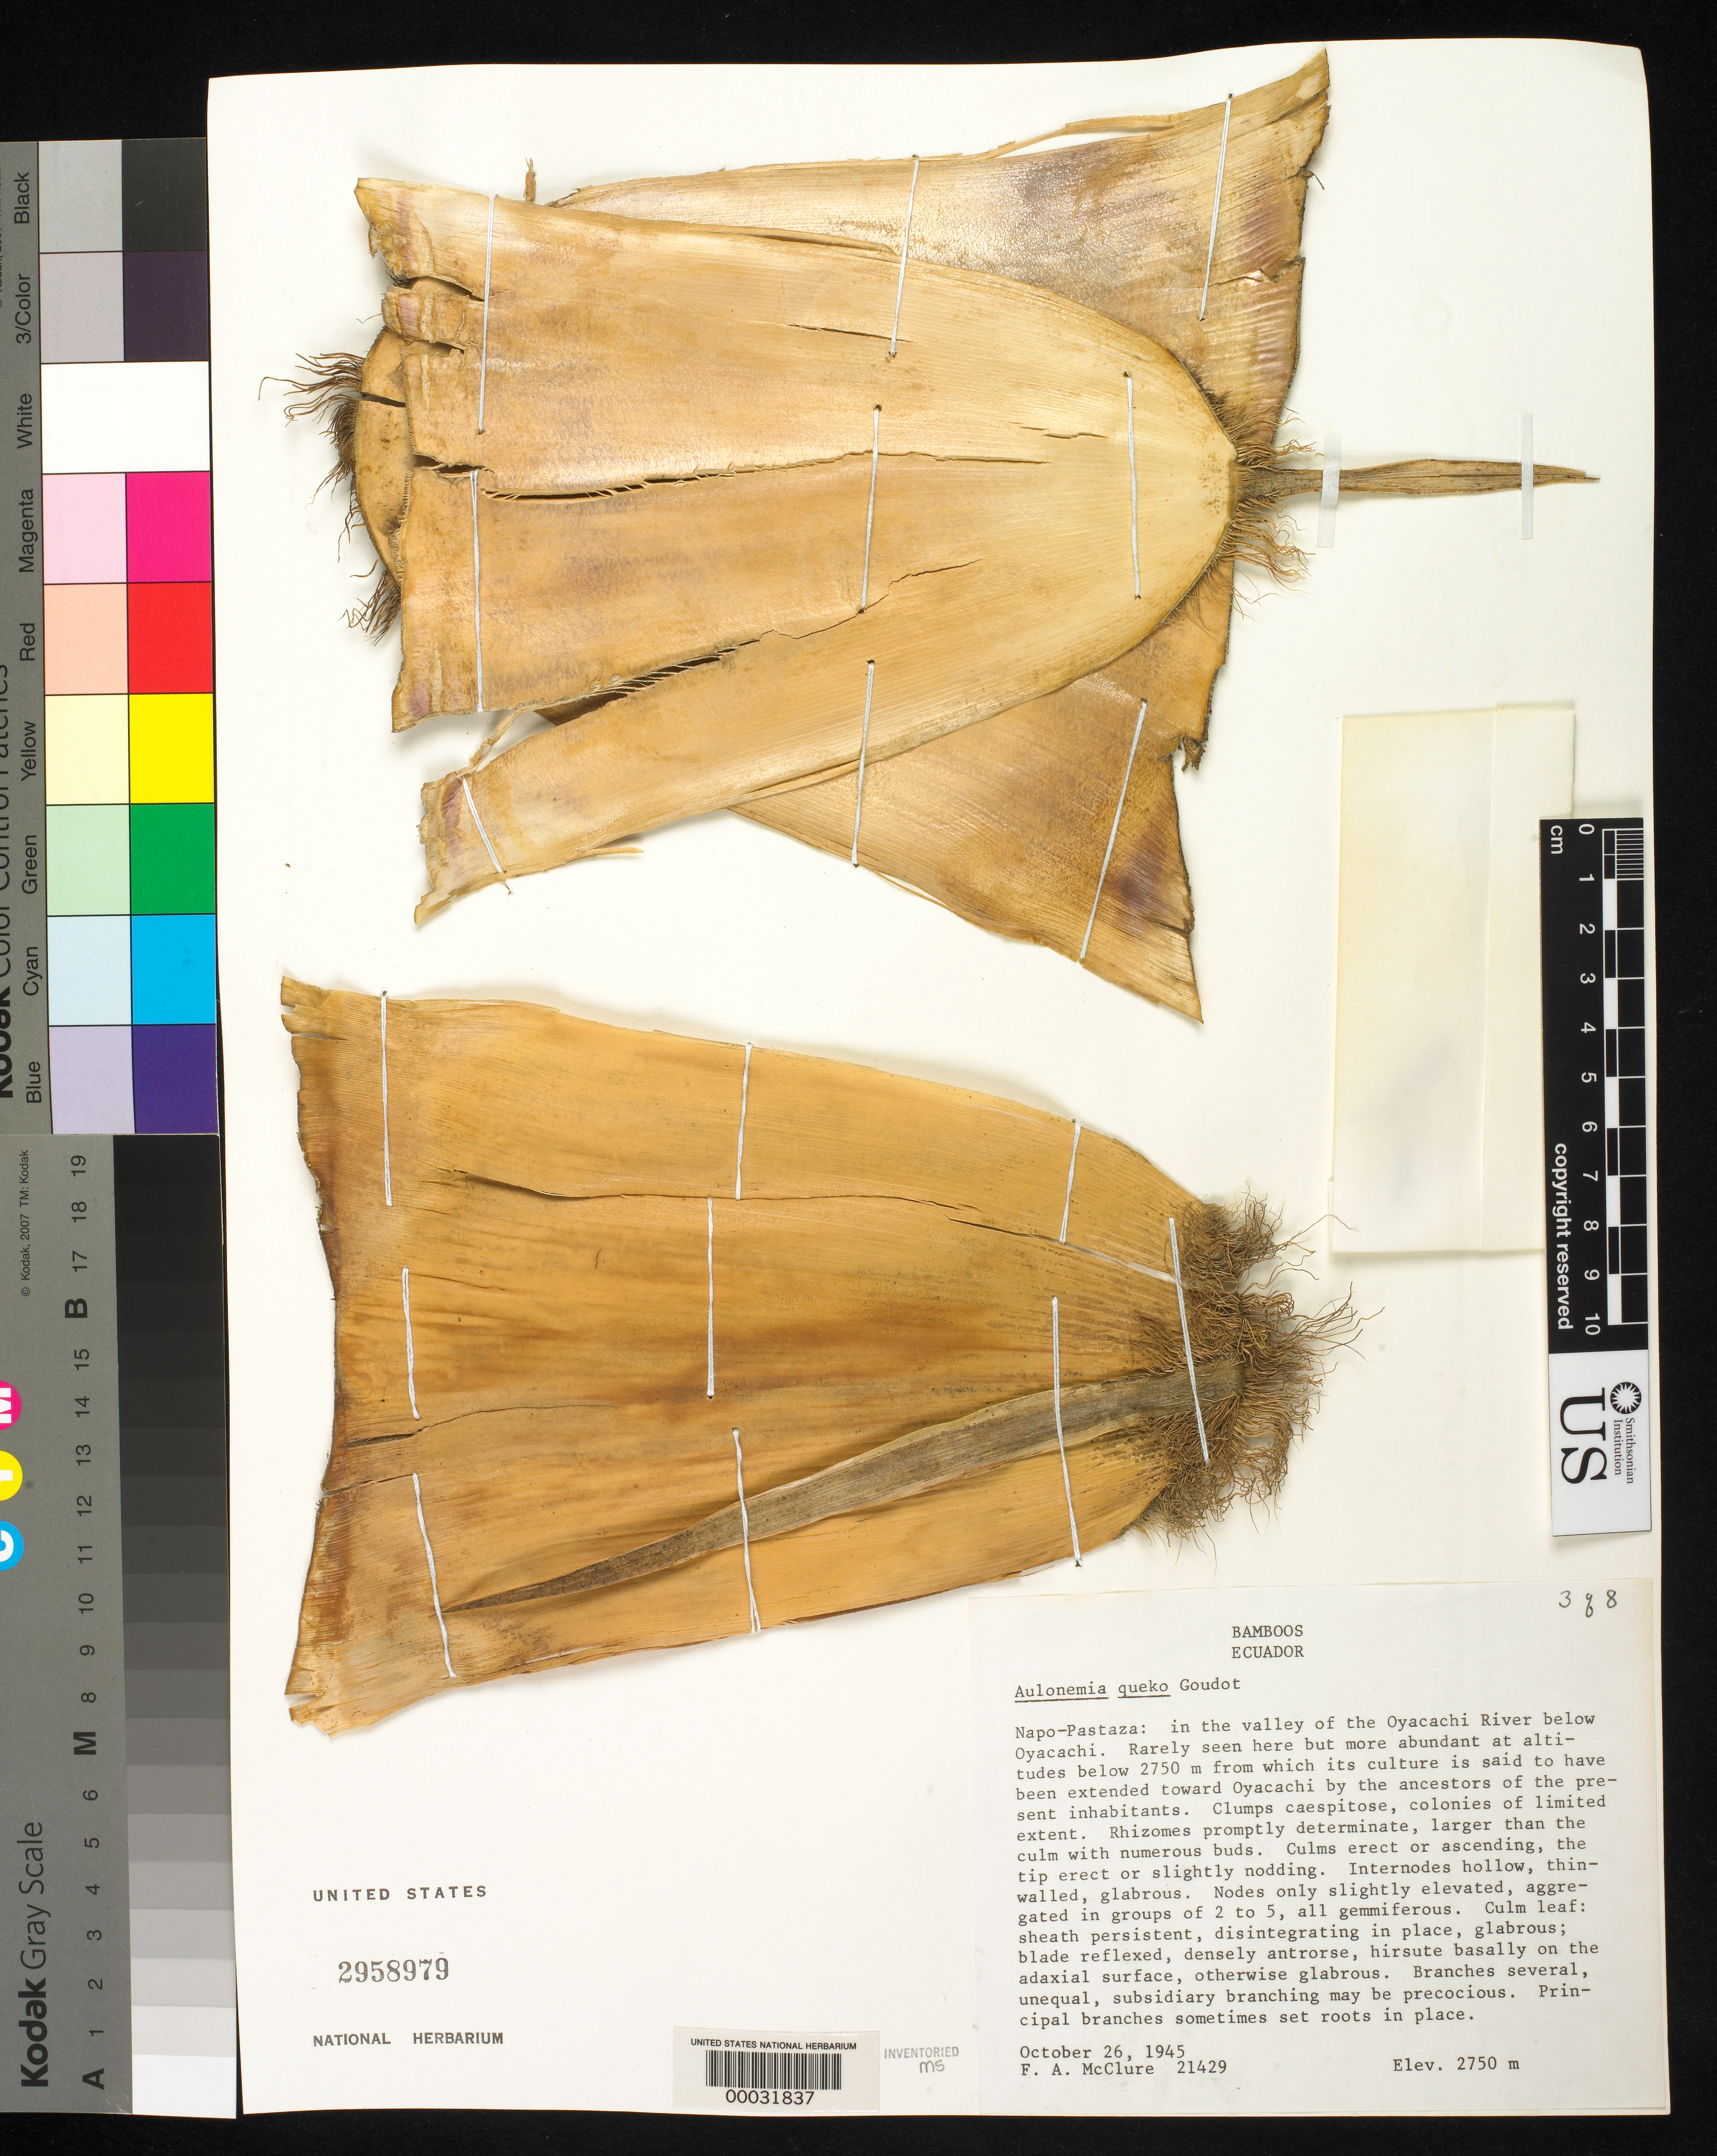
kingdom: Plantae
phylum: Tracheophyta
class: Liliopsida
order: Poales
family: Poaceae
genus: Aulonemia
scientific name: Aulonemia queko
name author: Goudot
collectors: F. A. McClure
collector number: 21429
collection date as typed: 26 Oct 1945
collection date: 1945-10-26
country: Ecuador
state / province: Napo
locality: Below oyacachi, Prov. of Napo-pastaza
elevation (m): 2750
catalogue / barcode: US 2958979